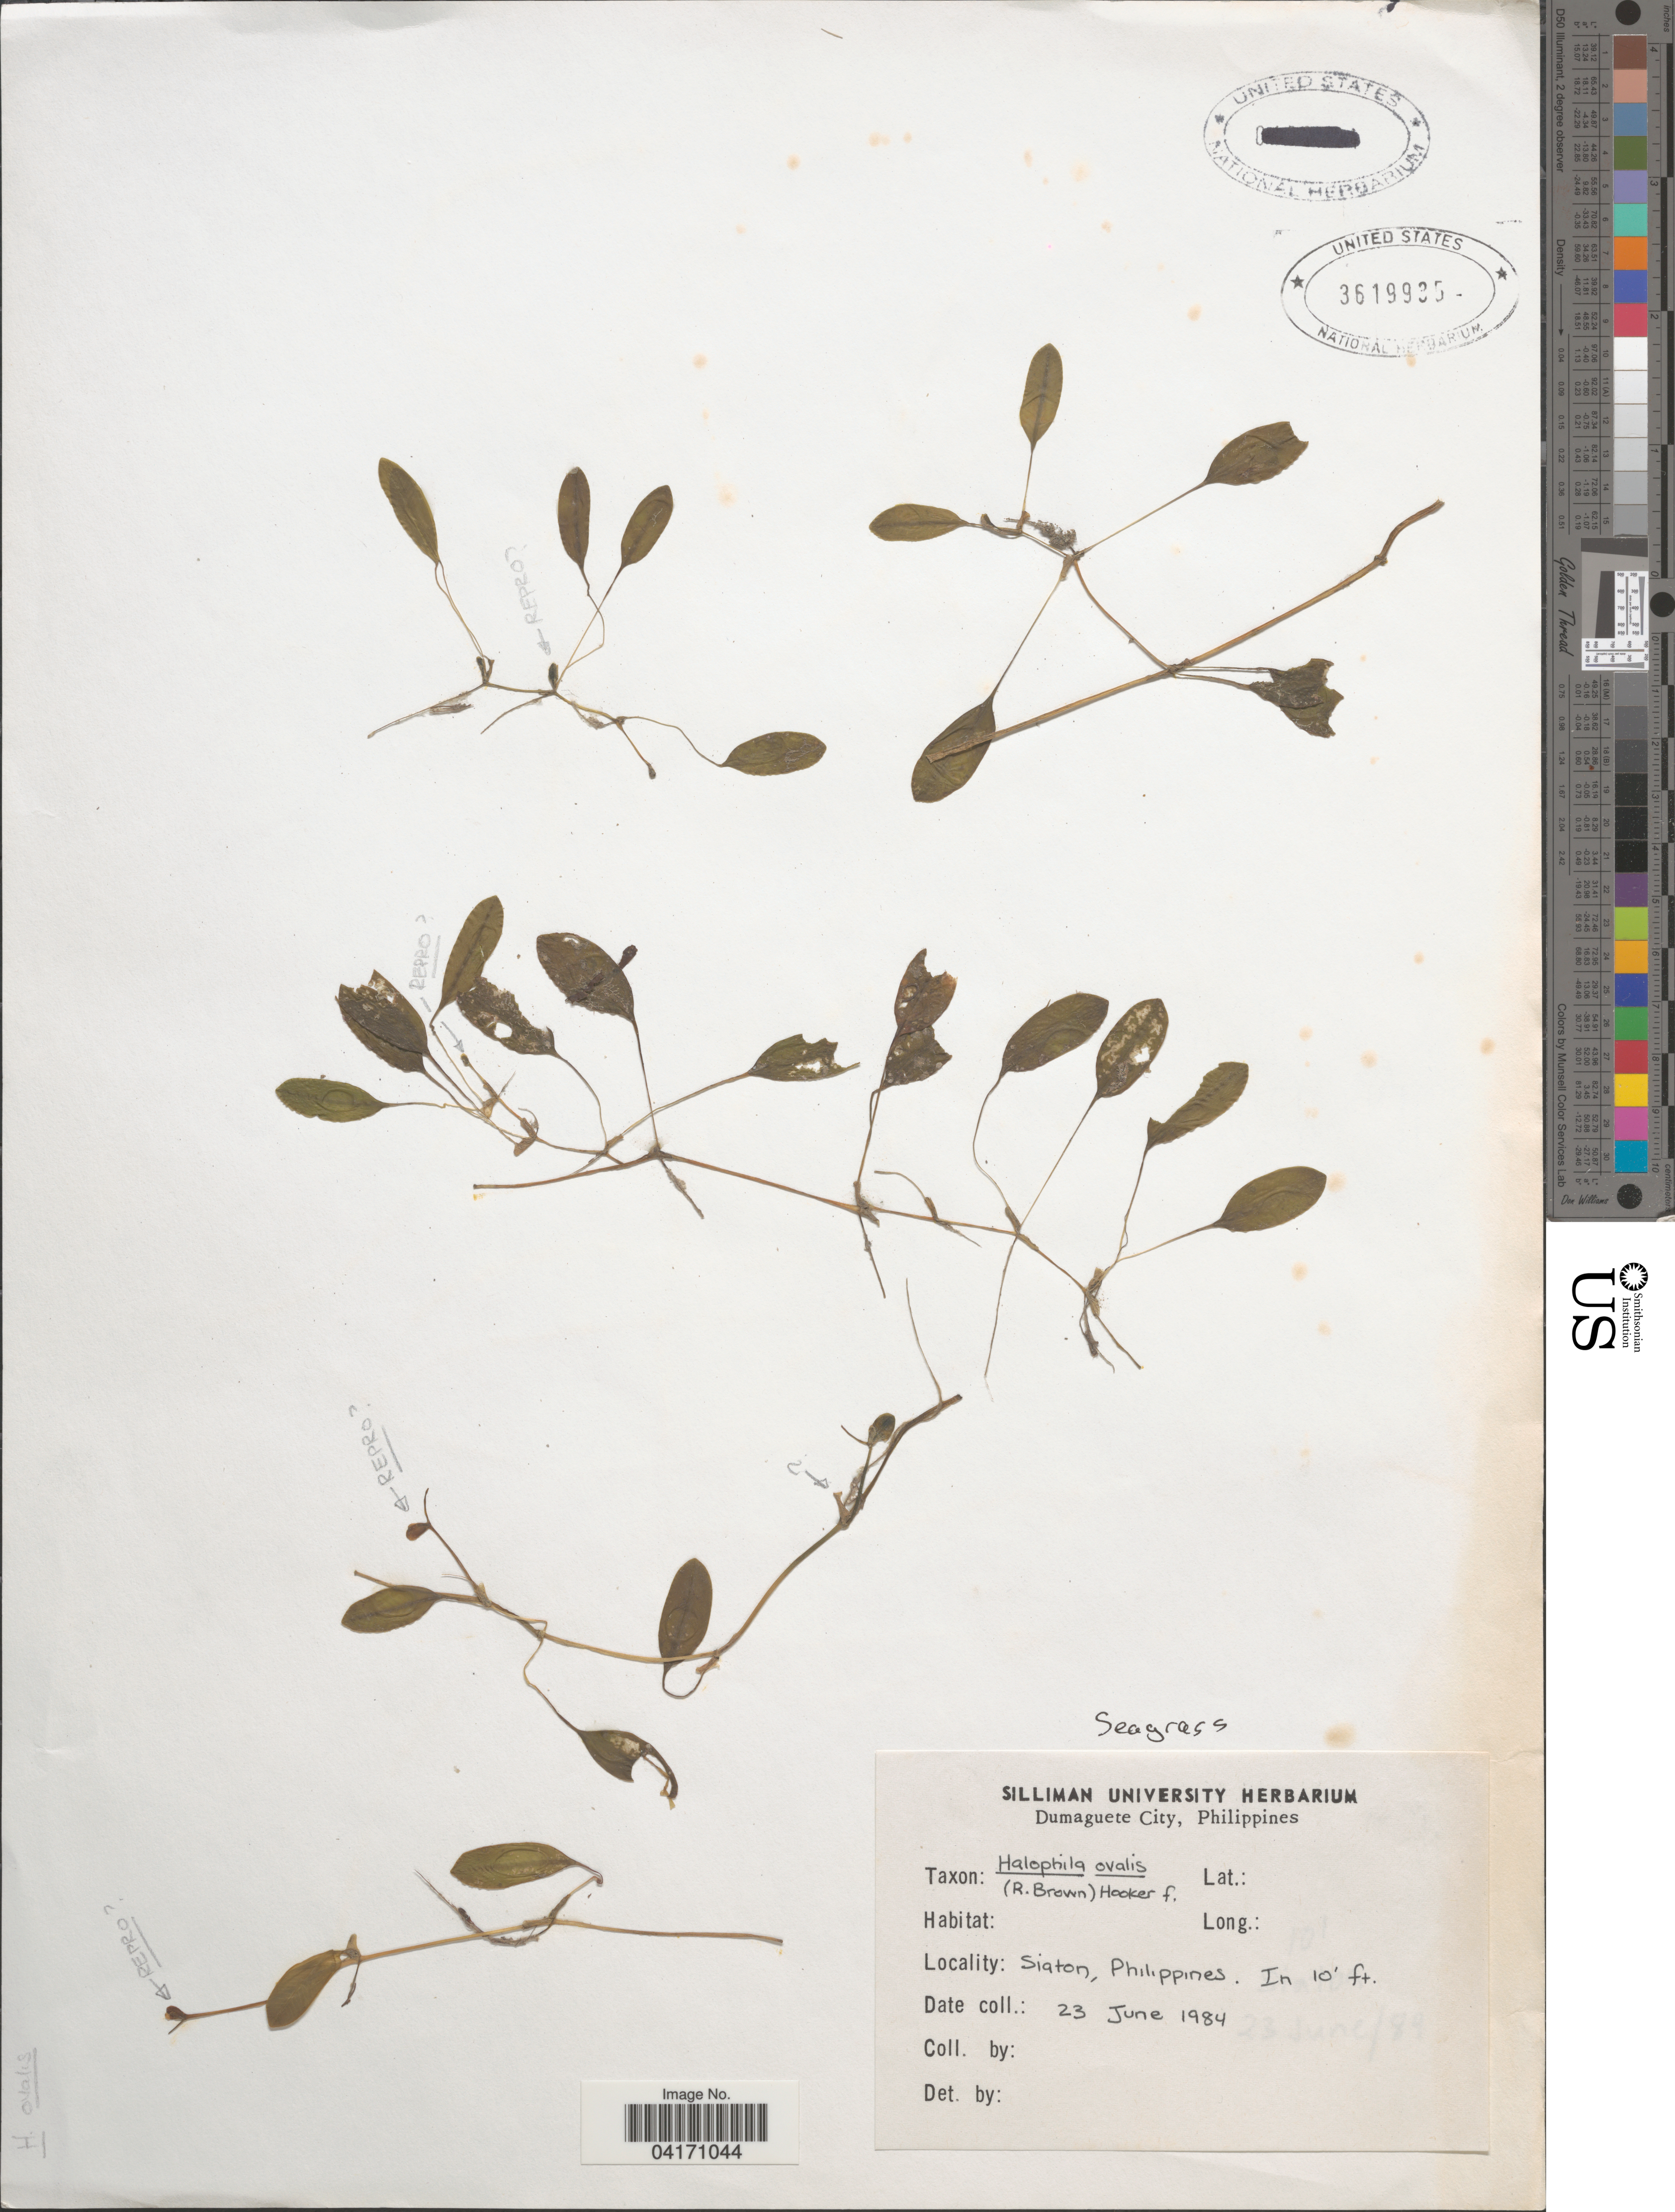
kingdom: Plantae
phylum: Tracheophyta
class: Liliopsida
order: Alismatales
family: Hydrocharitaceae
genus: Halophila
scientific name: Halophila ovalis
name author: (R. Br.) Hook. f.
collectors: Ex herb. Silliman University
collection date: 1984-06-23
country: Philippines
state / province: Central Visayas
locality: Siaton.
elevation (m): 3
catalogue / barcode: US 3619935